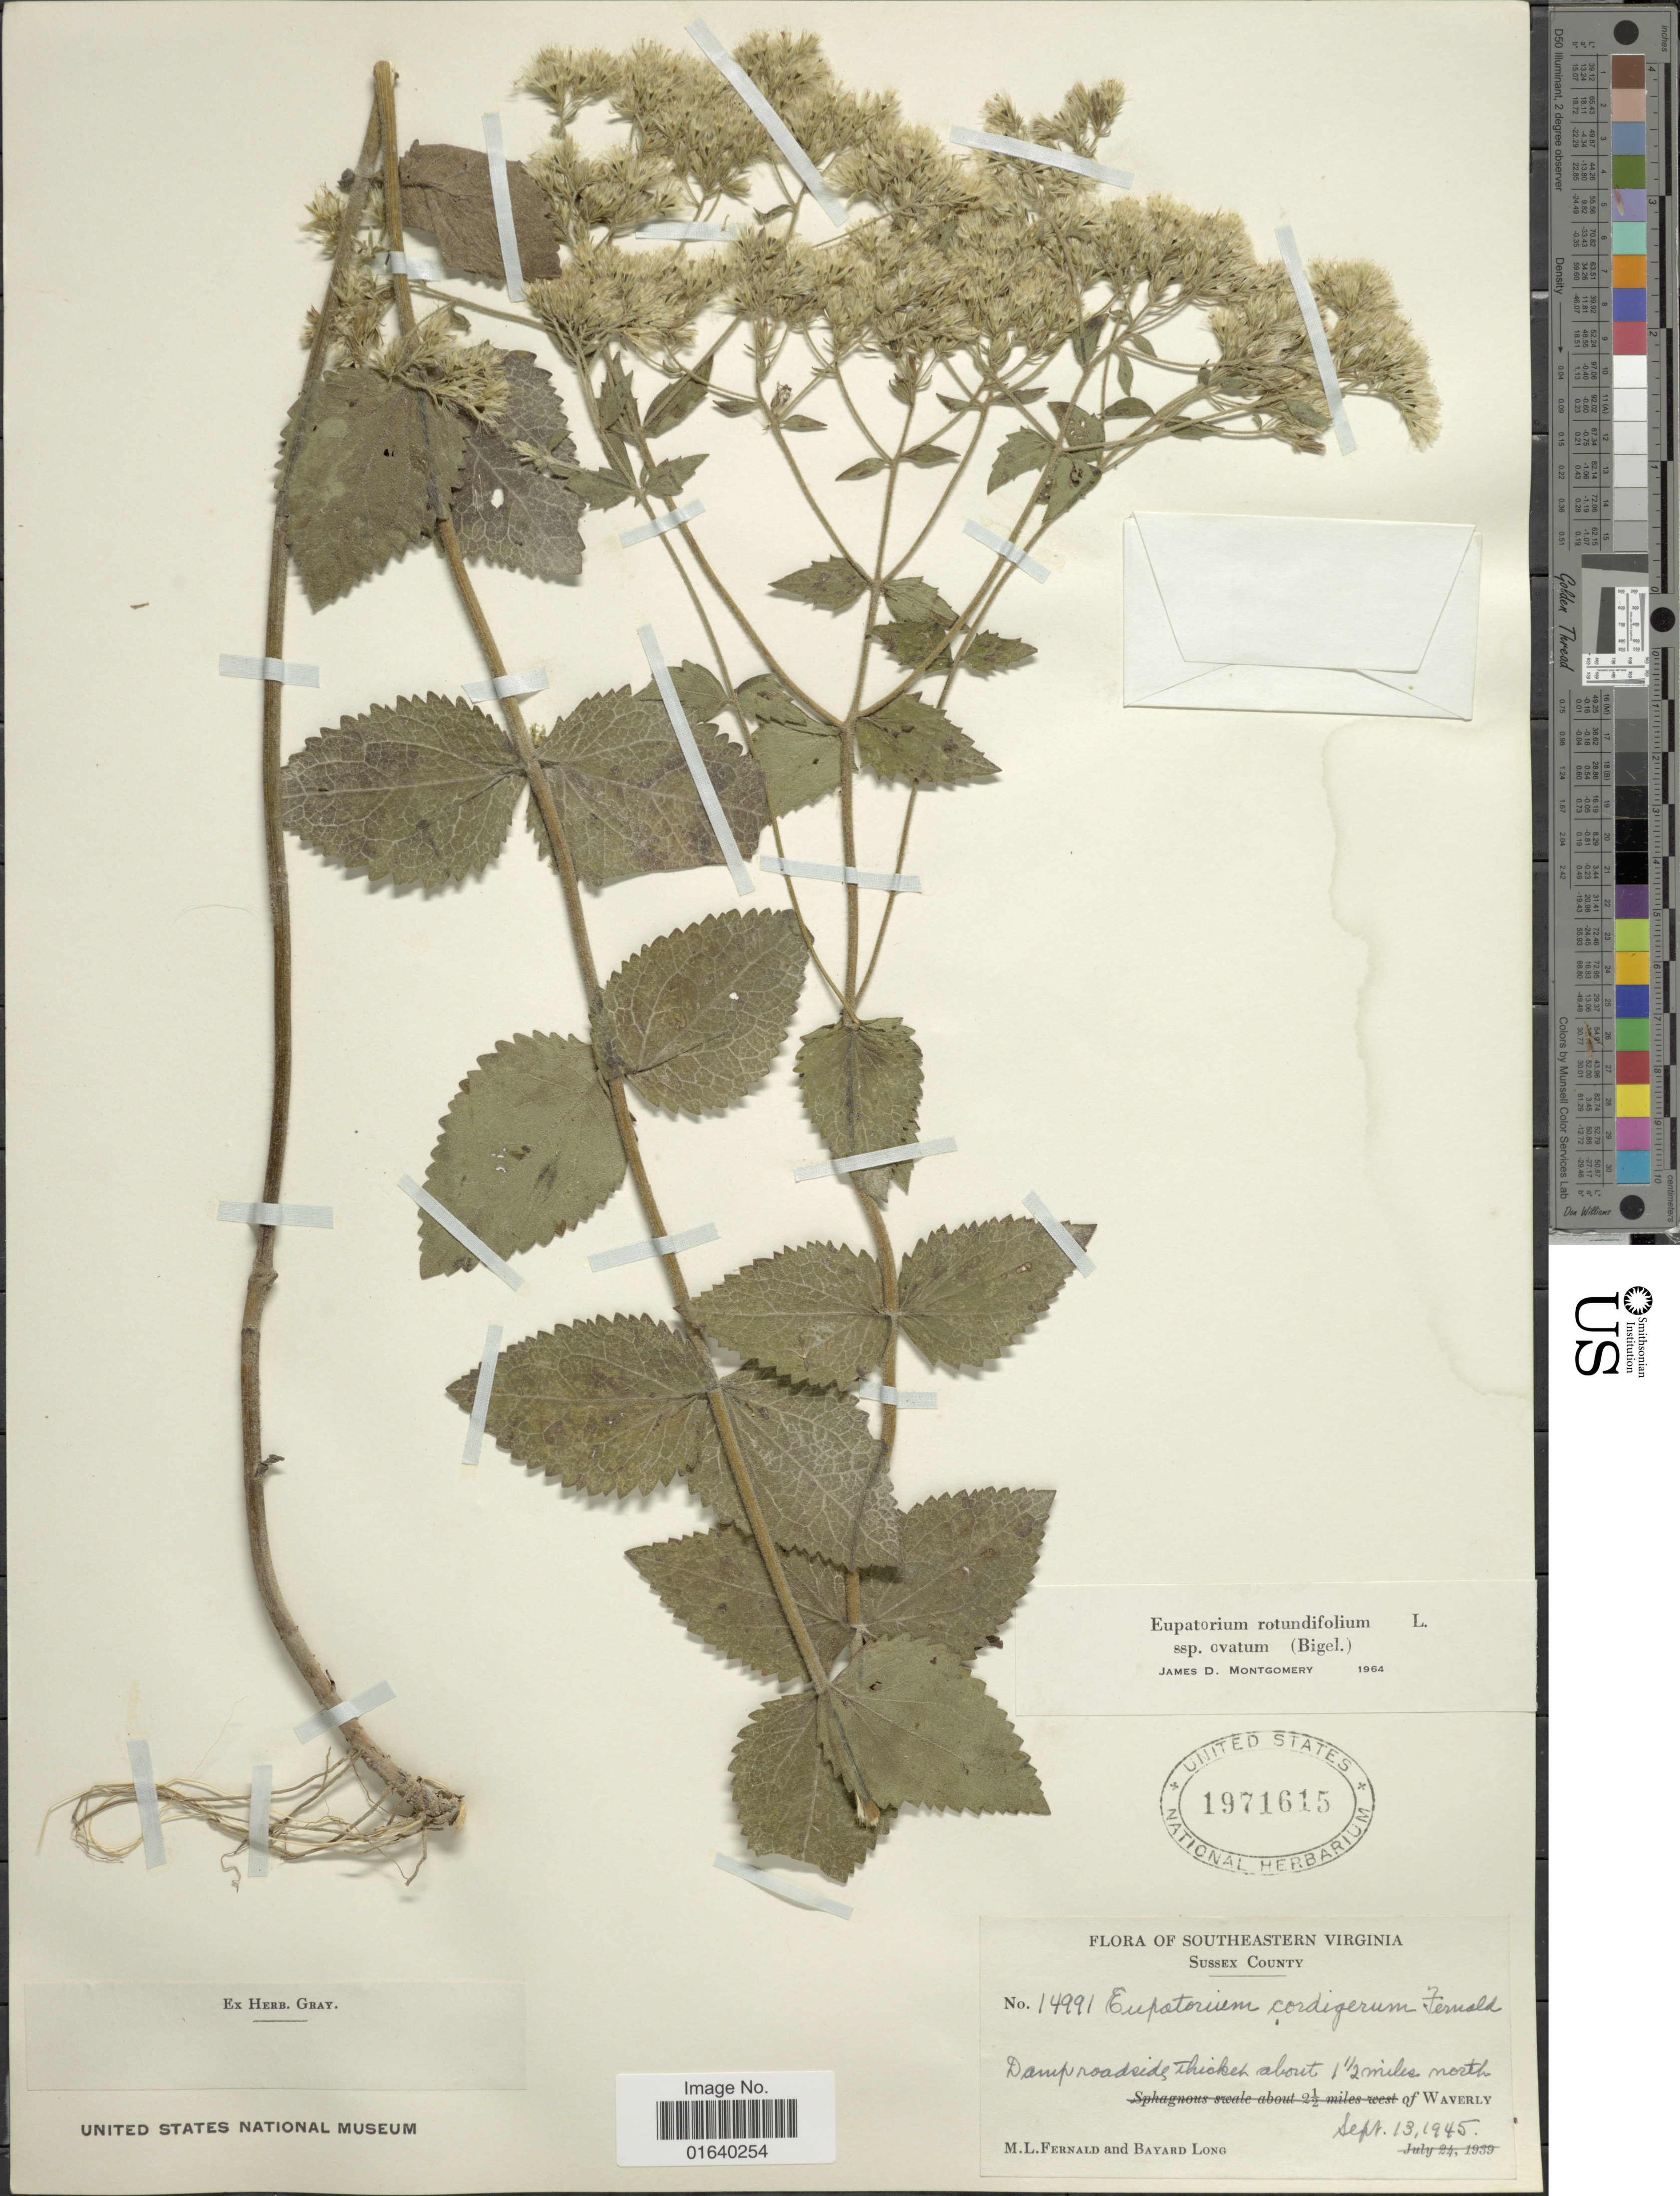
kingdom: Plantae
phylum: Tracheophyta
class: Magnoliopsida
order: Asterales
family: Asteraceae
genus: Eupatorium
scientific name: Eupatorium rotundifolium var. ovatum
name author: (Bigelow) J.D. Montgom. & Fairbrothers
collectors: M. L. Fernald & B. Long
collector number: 14991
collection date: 1945-09-13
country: United States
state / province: Virginia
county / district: Sussex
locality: Southeastern Virginia, Sussex County, Damp roadsides thicket about 1½ miles north of Waverly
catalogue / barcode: US 1971615